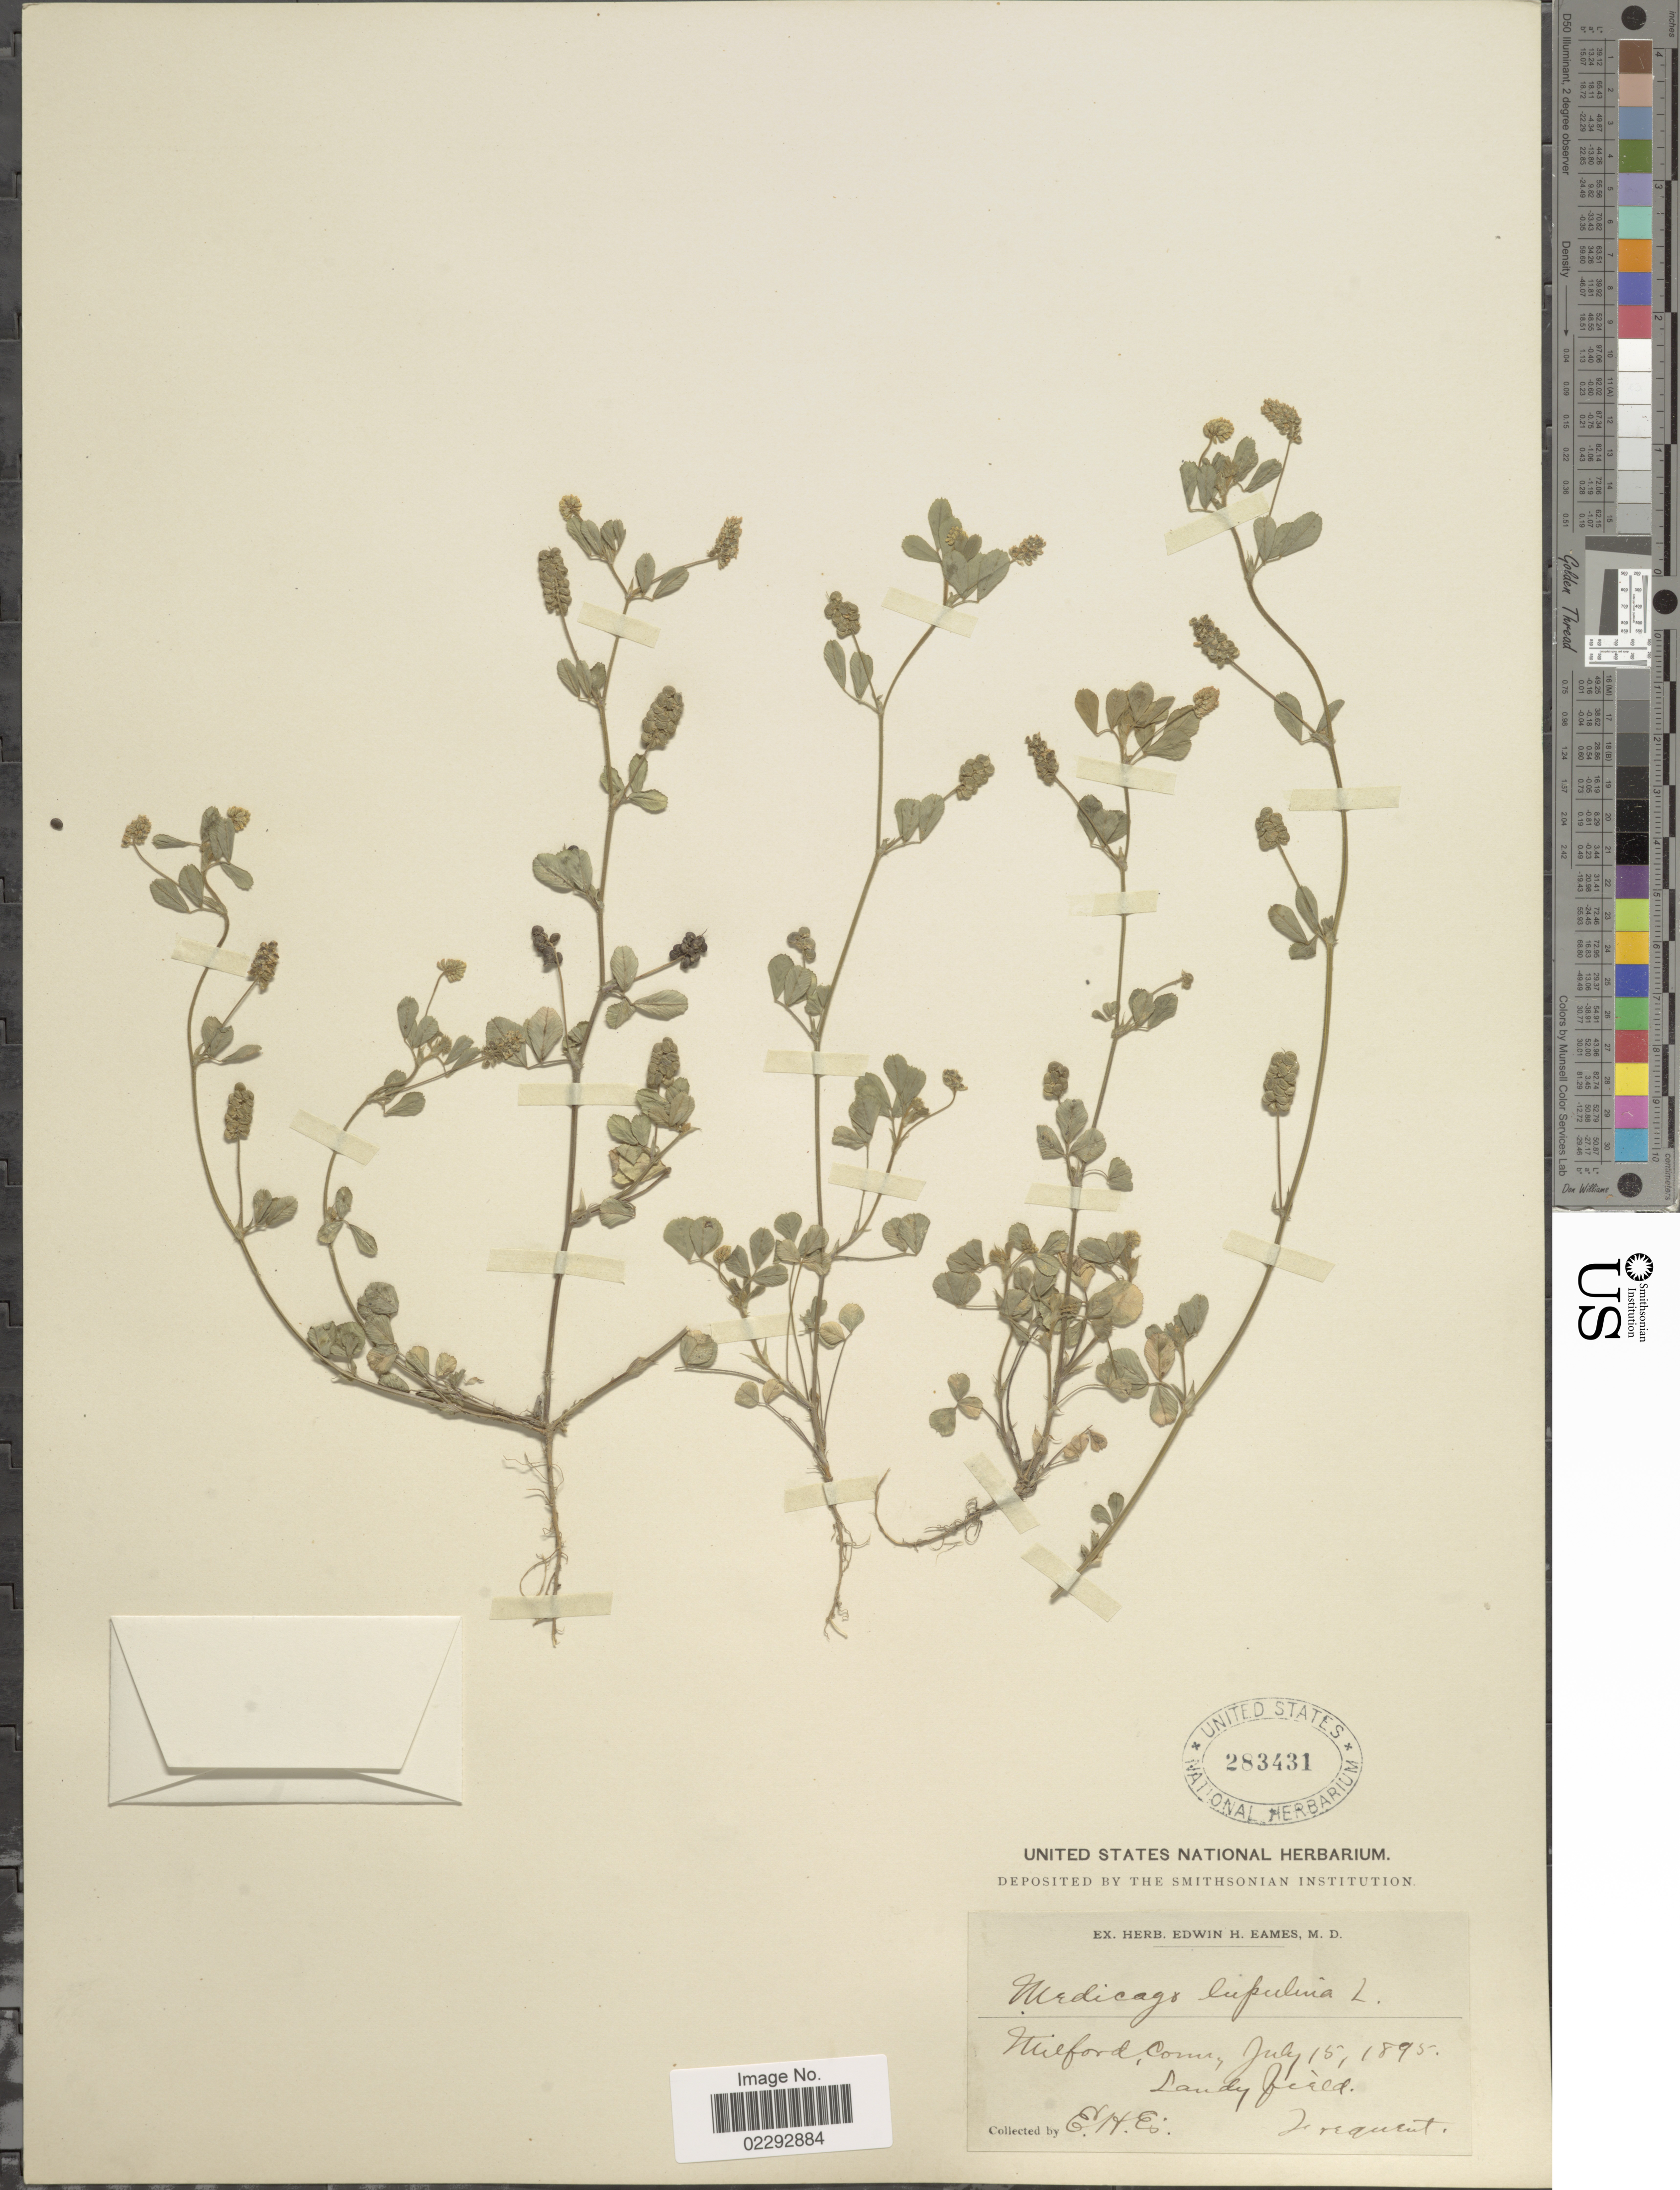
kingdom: Plantae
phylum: Tracheophyta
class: Magnoliopsida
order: Fabales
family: Fabaceae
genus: Medicago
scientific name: Medicago lupulina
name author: L.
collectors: E. H. Eames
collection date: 1895-07-15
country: United States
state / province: Connecticut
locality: Milford, Conn. Sandy field.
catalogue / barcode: US 283431